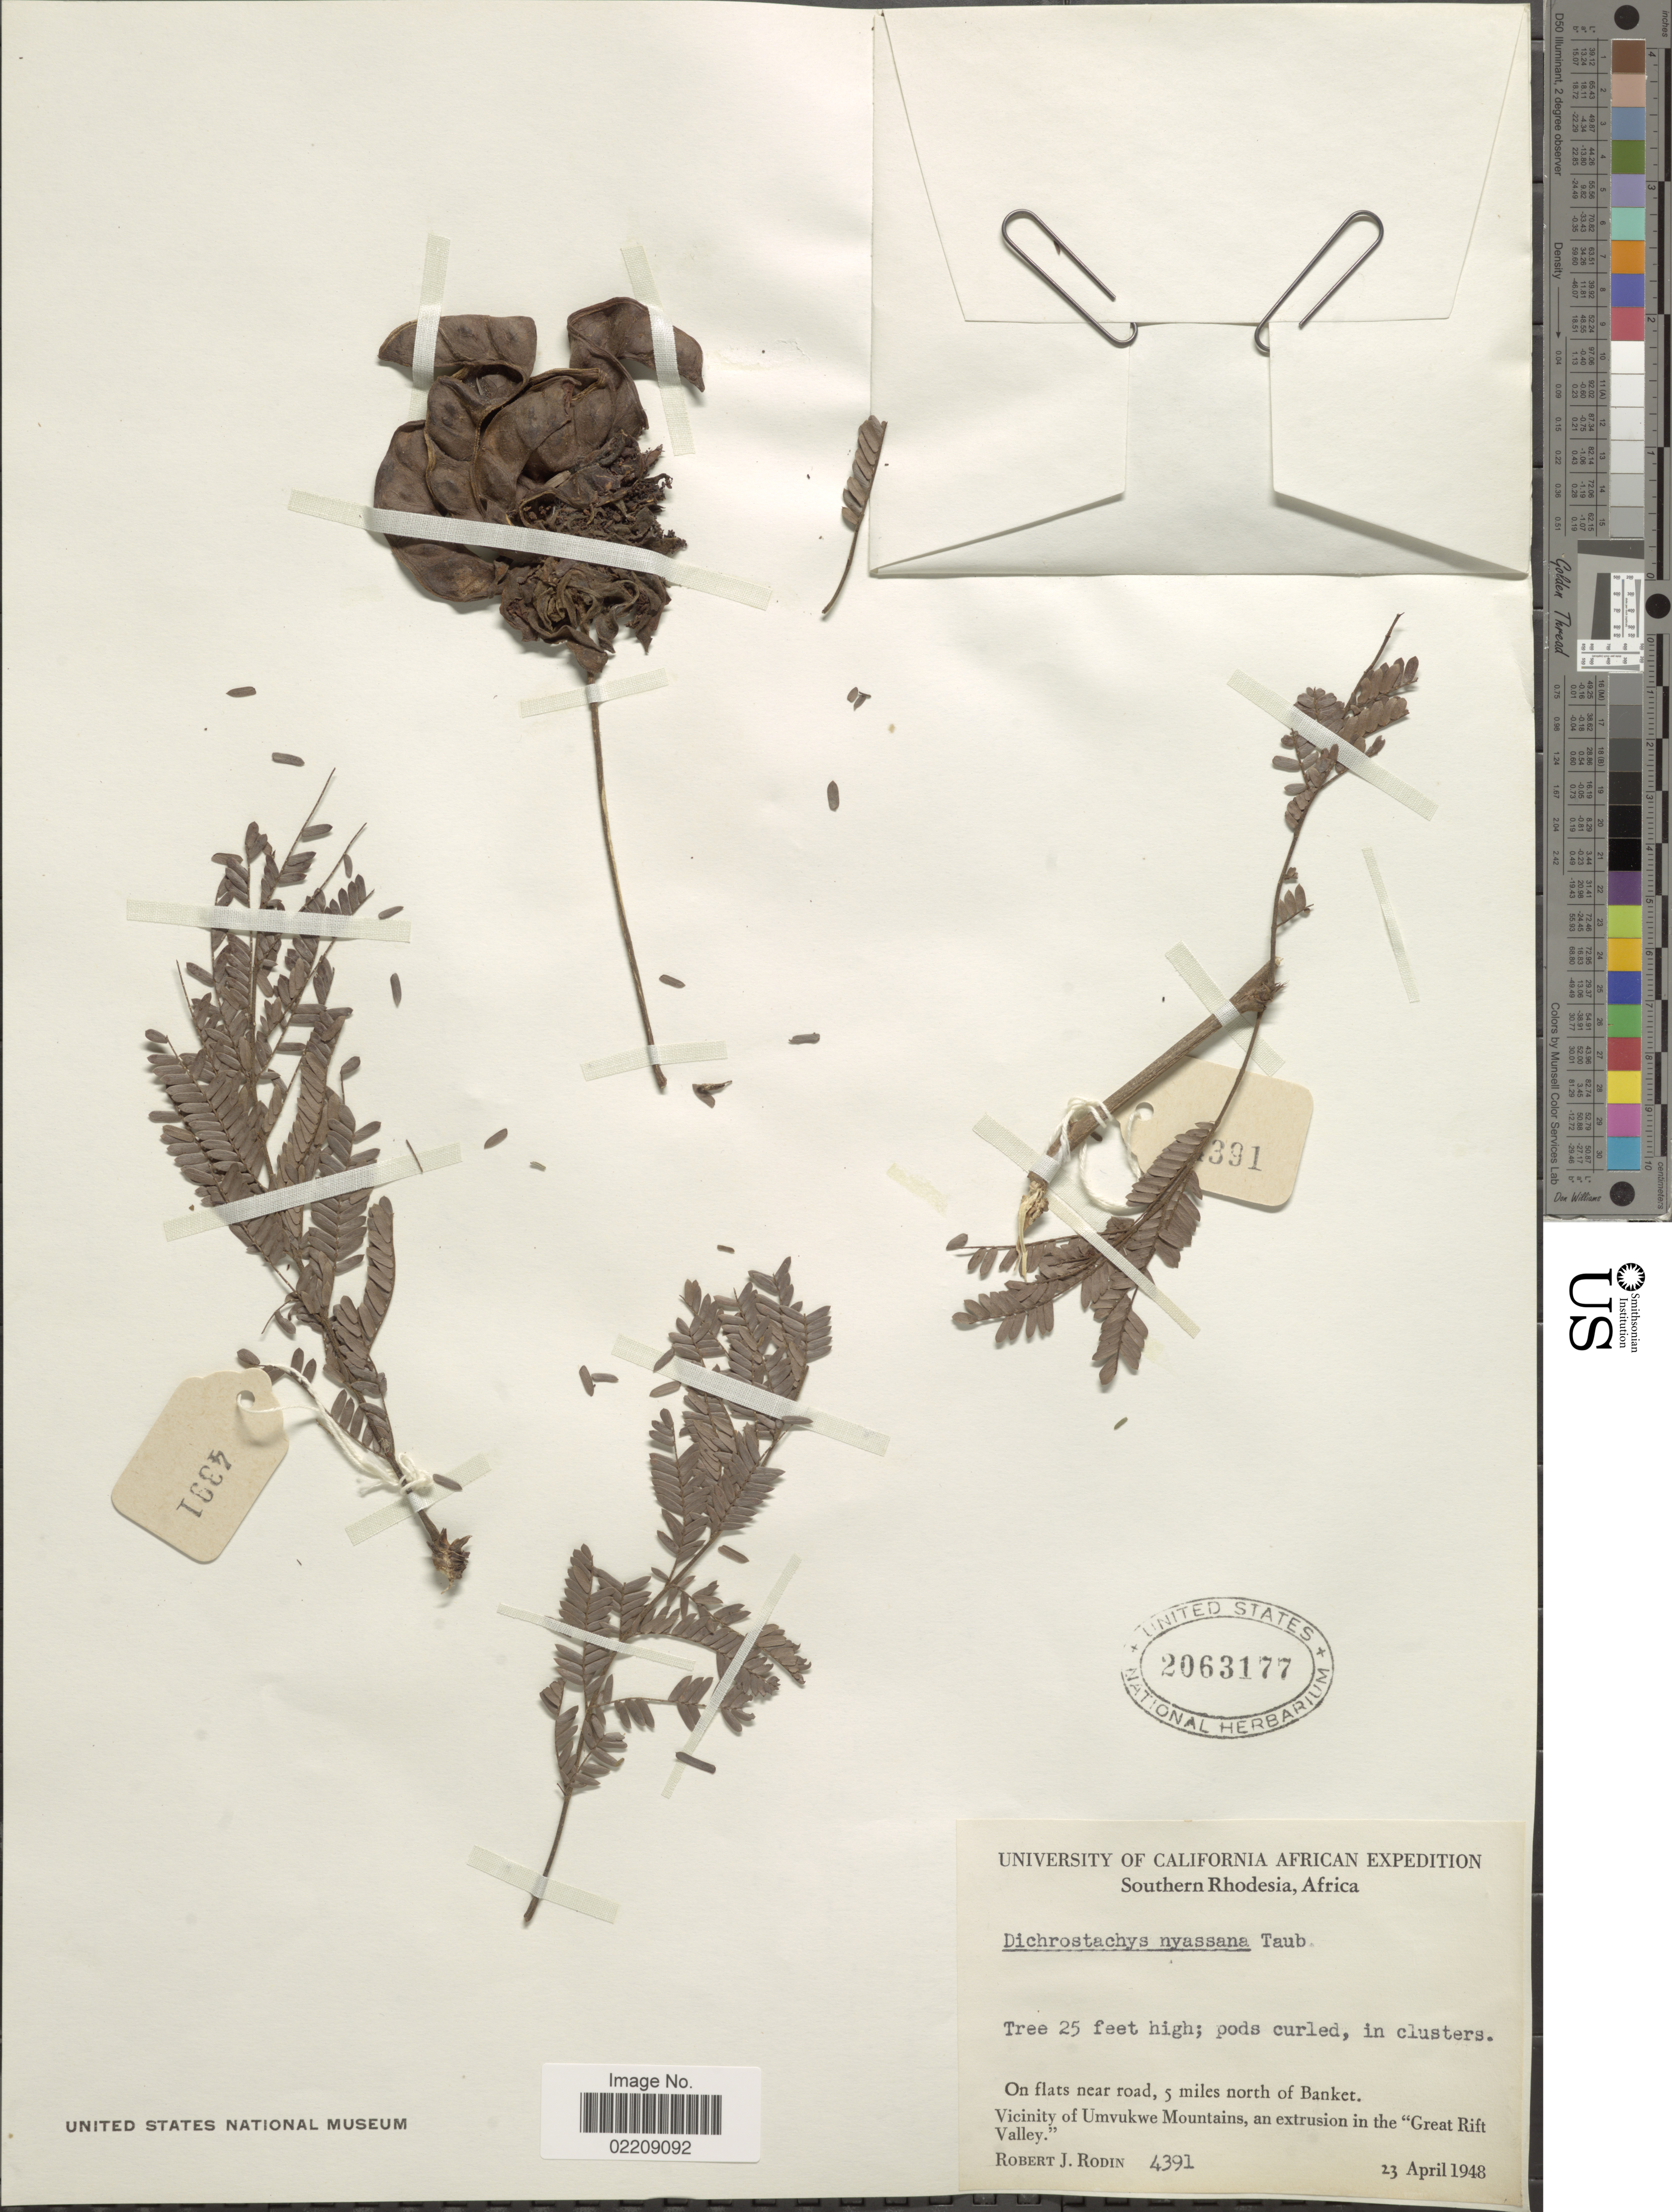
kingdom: Plantae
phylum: Tracheophyta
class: Magnoliopsida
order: Fabales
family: Fabaceae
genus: Dichrostachys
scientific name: Dichrostachys cinerea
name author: (L.) Wight & Arn.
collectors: R. J. Rodin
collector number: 4391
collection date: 1948-04-23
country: Zimbabwe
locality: Southern Rhodesia, On flats near road, 5 miles north of Banket. Vicinity of Umvukwe Mountains, an extrusion in the 'Great Rift Valley'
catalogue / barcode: US 2063177